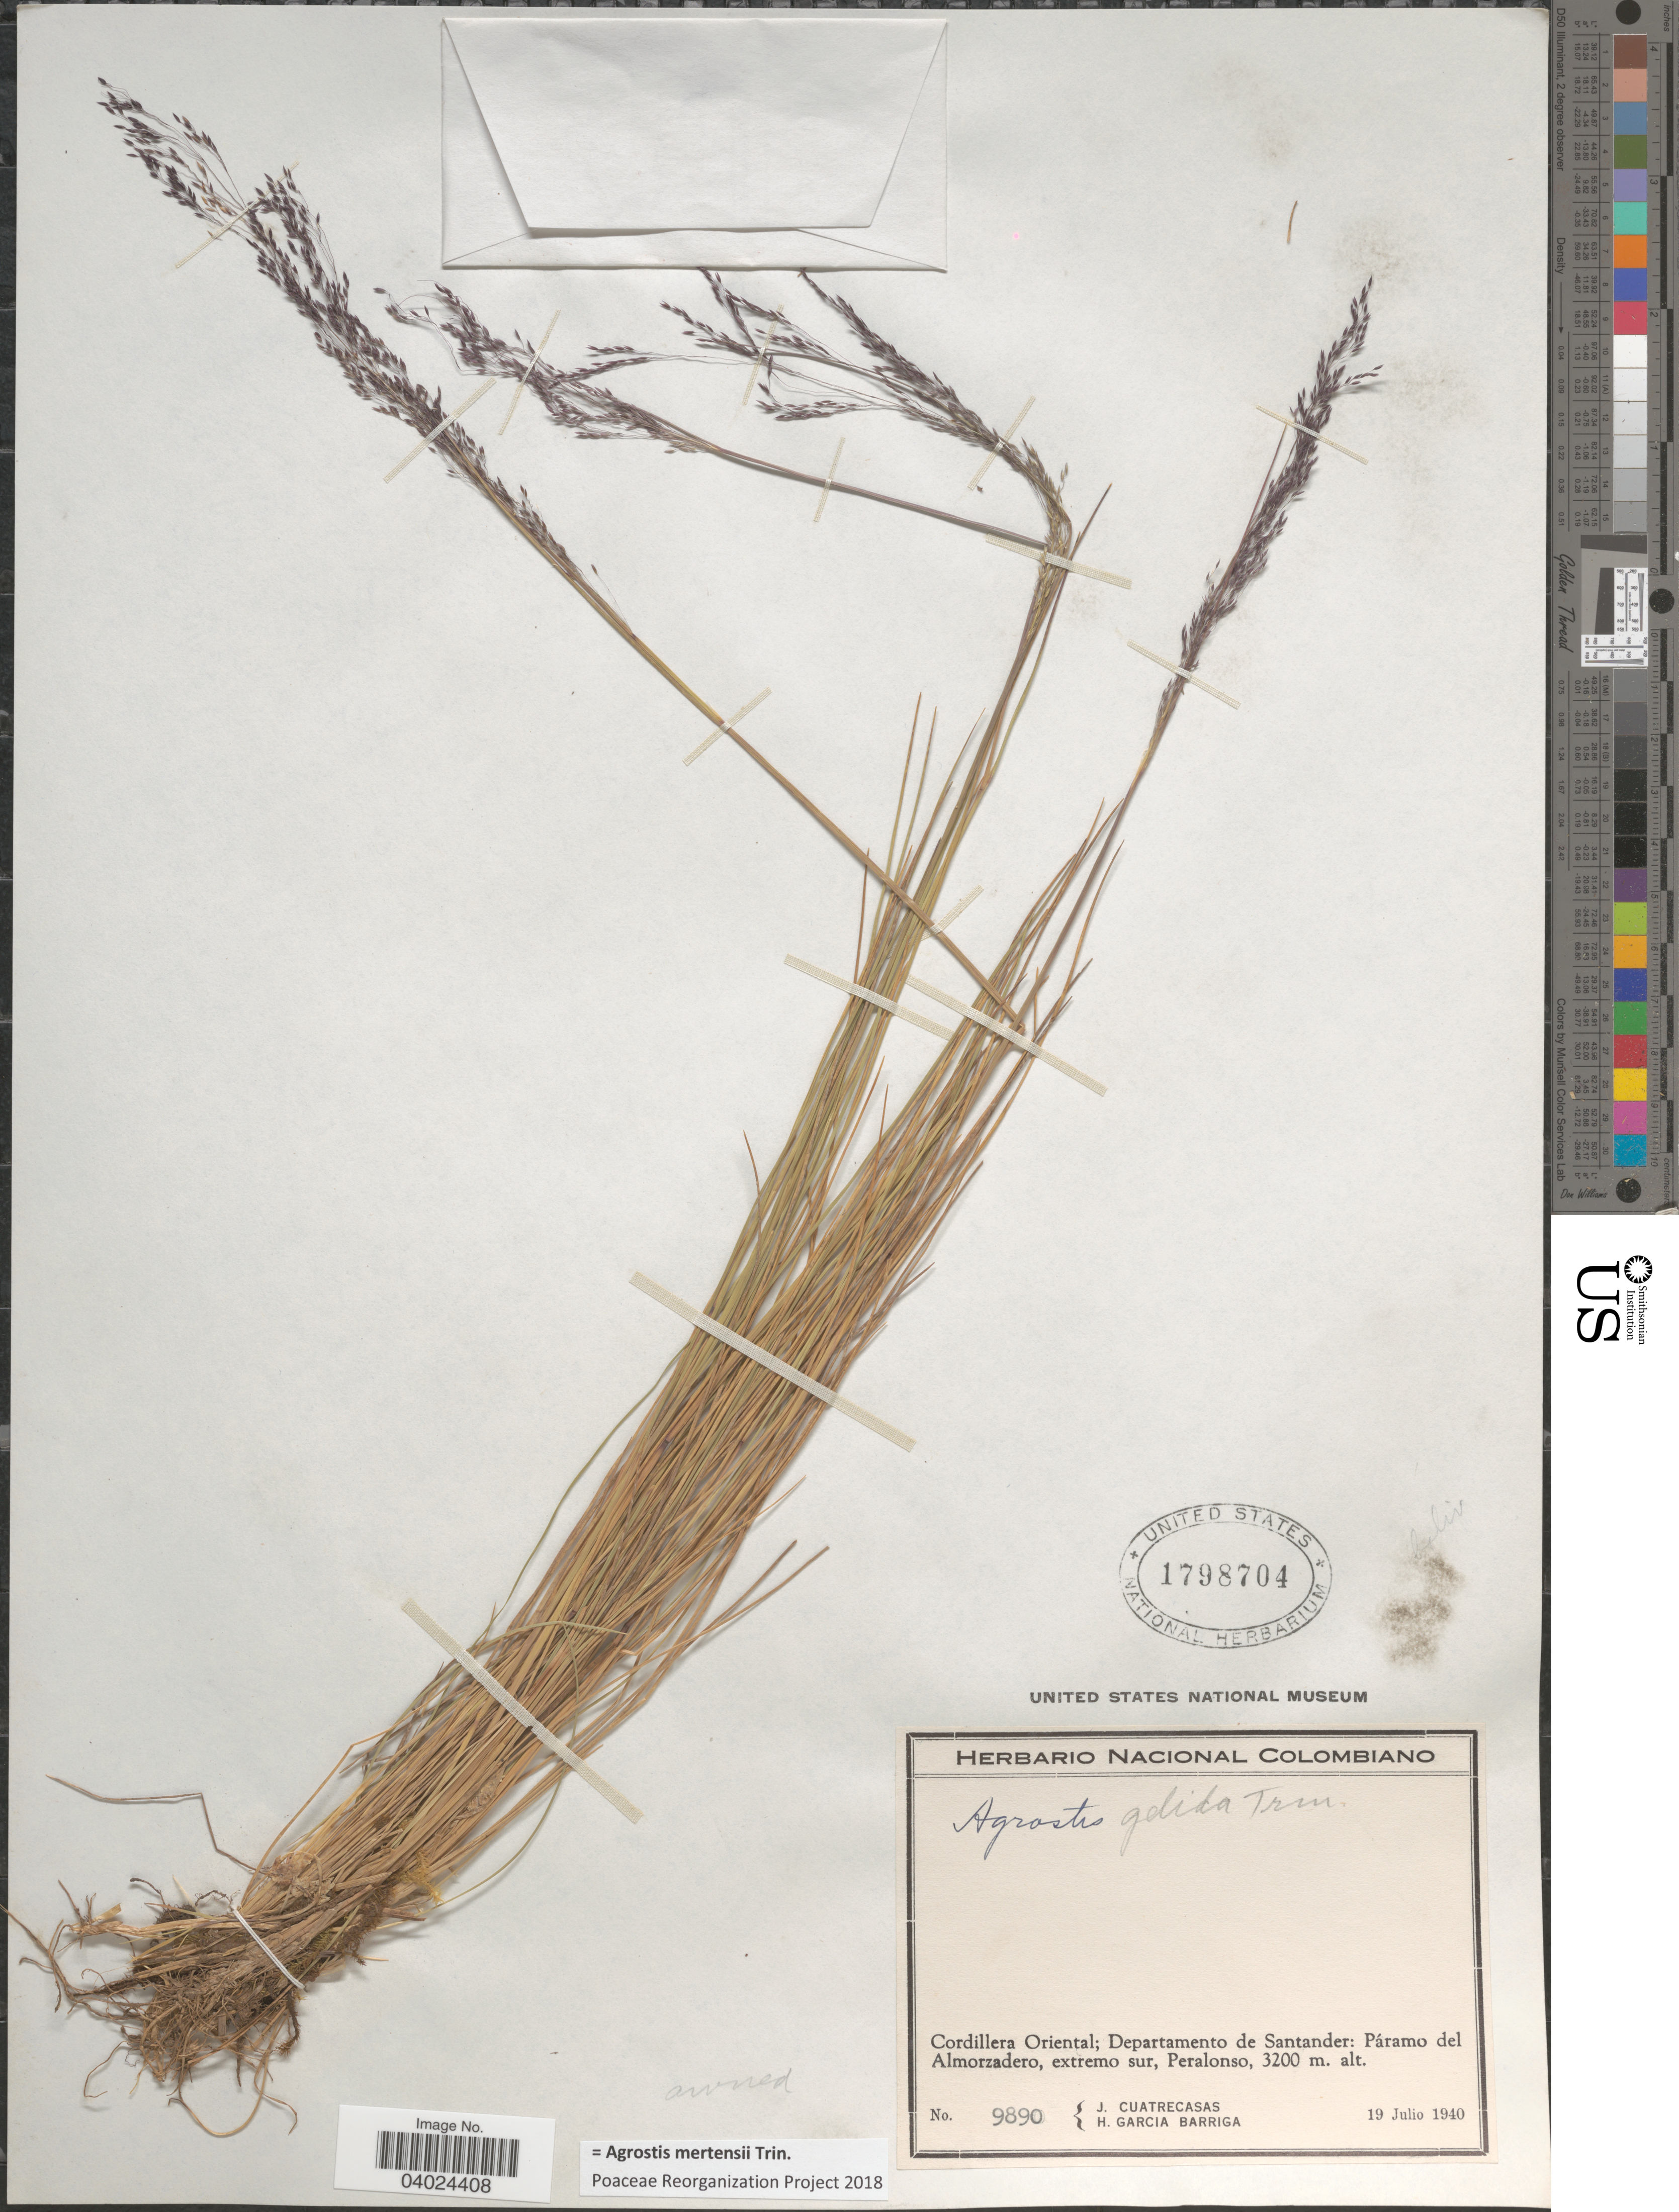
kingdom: Plantae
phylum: Tracheophyta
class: Liliopsida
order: Poales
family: Poaceae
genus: Agrostis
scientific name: Agrostis mertensii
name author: Trin.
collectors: J. Cuatrecasas & H. García Barriga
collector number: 9890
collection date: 1940-07-19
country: Colombia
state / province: Santander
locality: Cordillera Oriental; Departamento de Santander: Páramo del Almorzadero, extremo sur, Peralonso.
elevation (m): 3200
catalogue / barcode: US 1798704